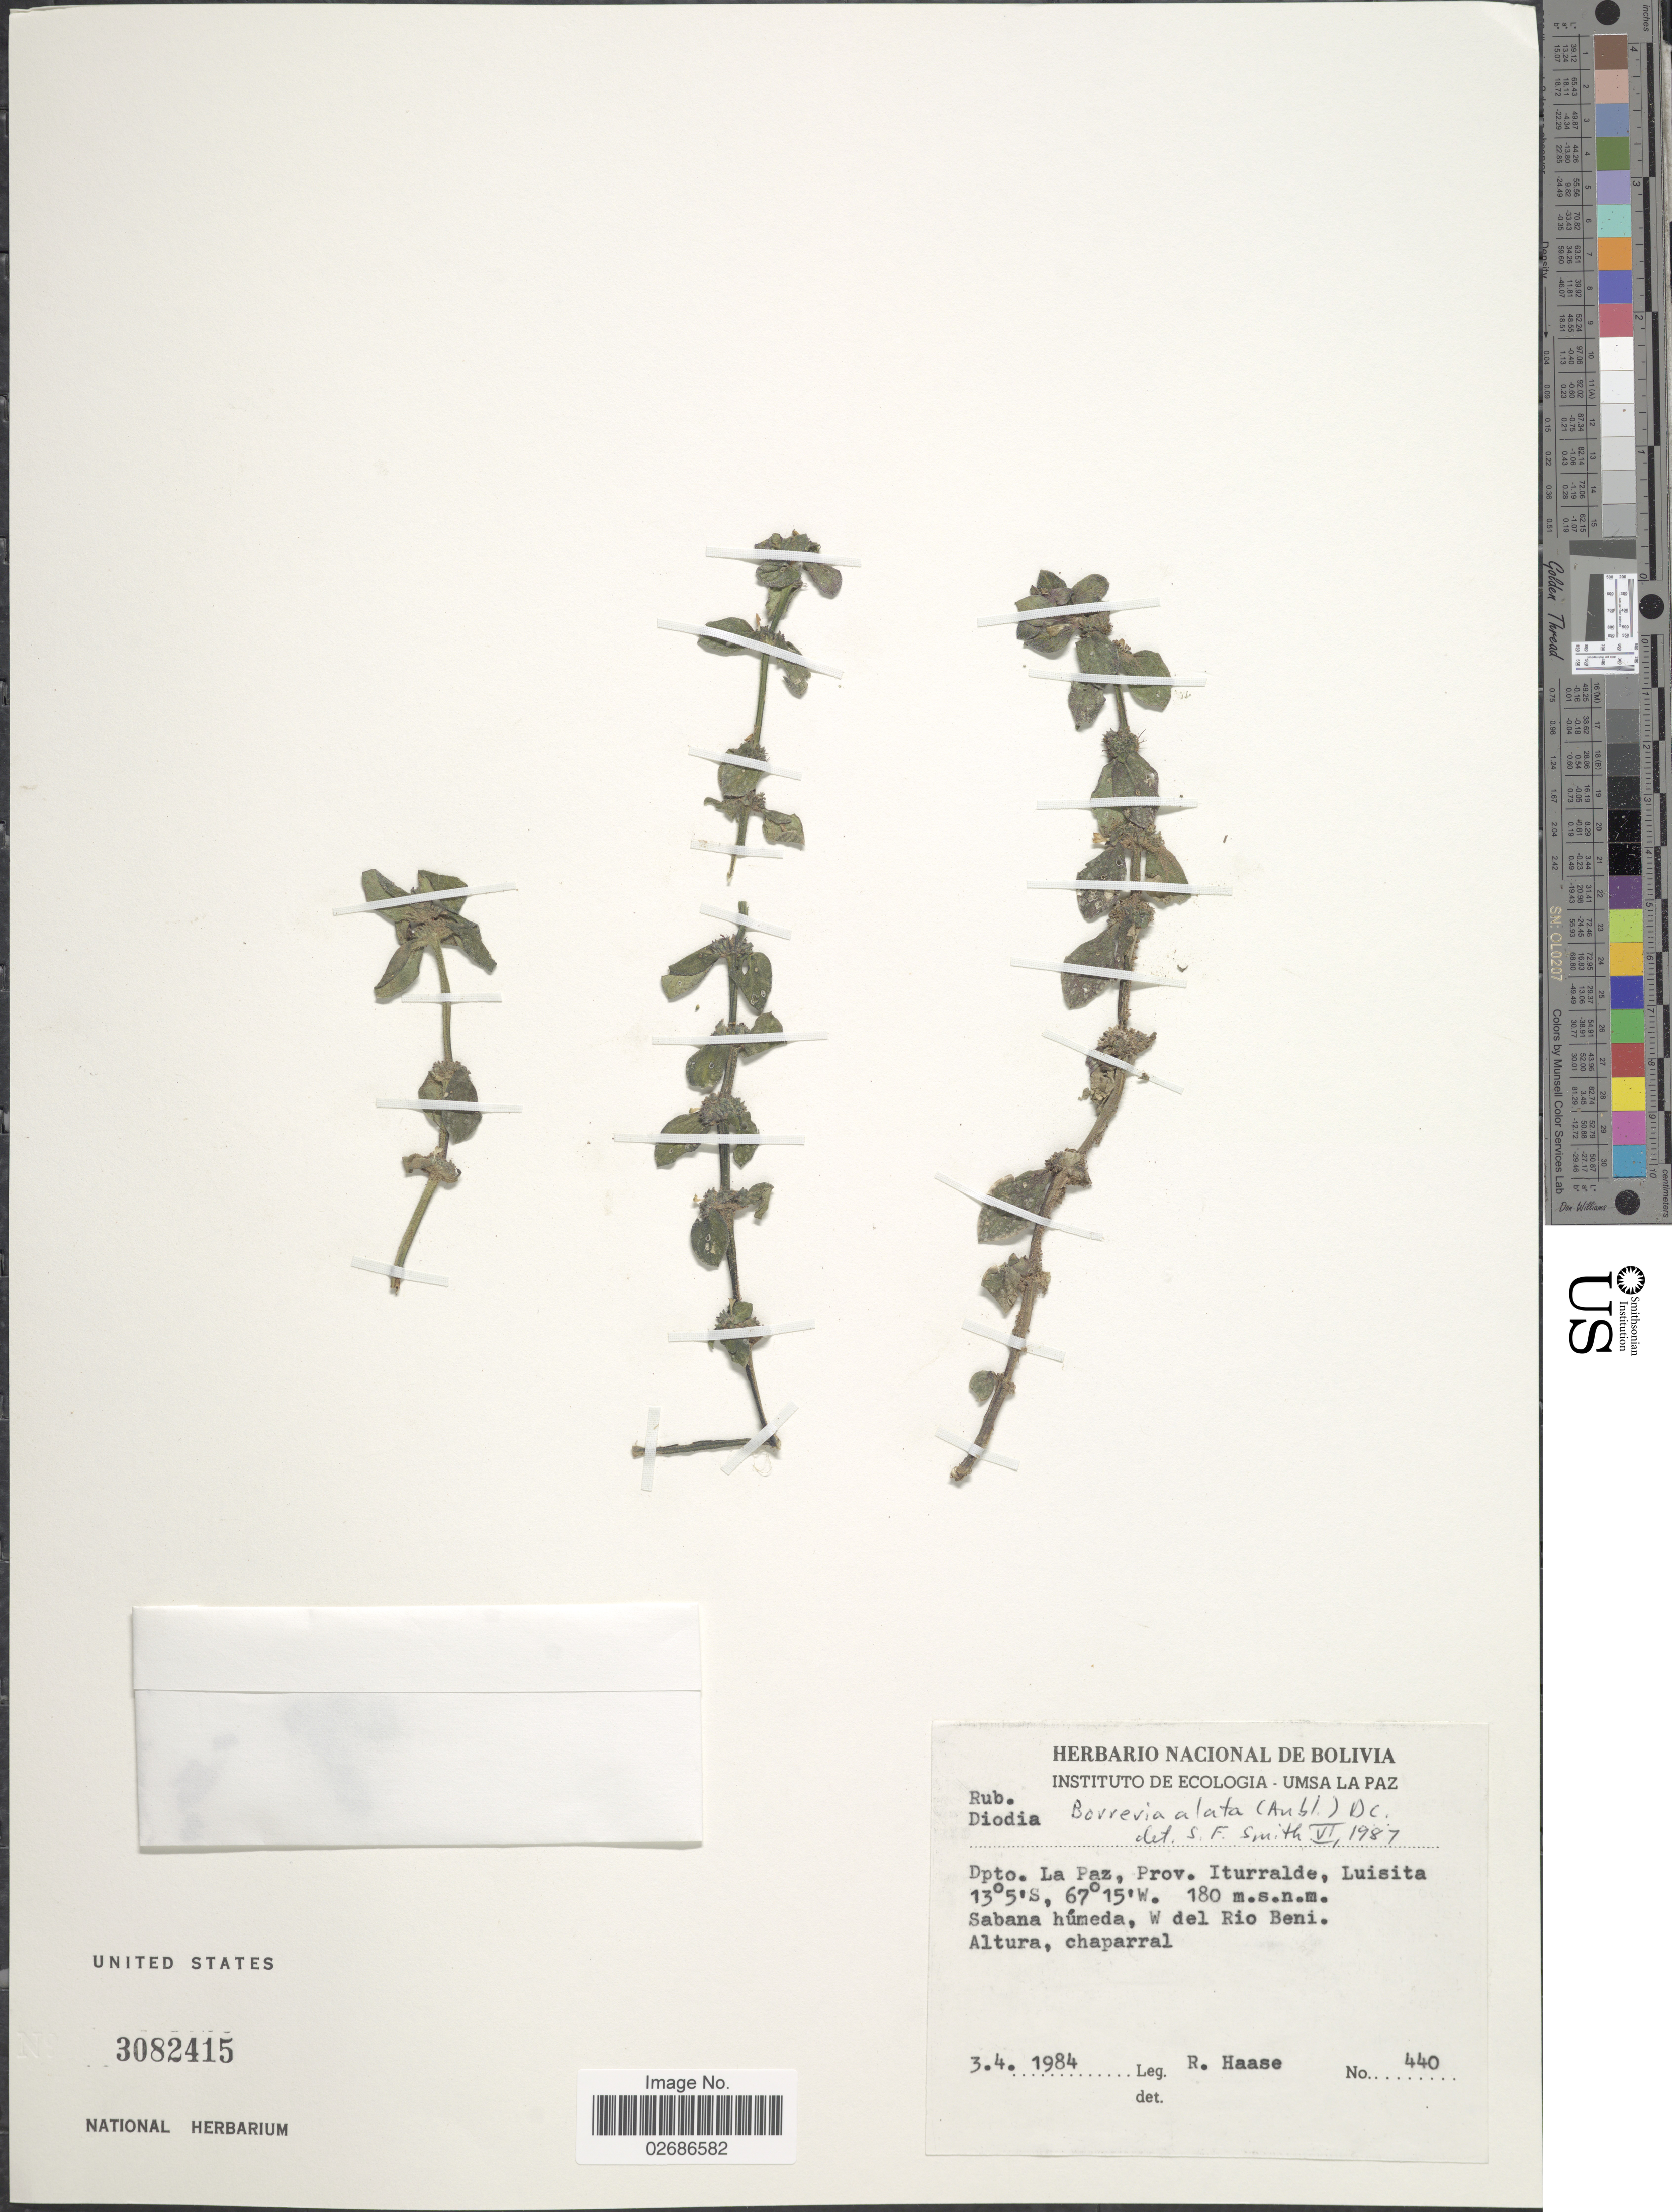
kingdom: Plantae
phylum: Tracheophyta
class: Magnoliopsida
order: Gentianales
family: Rubiaceae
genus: Borreria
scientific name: Borreria latifolia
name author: (Aubl.) K. Schum.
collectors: R. Haase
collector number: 440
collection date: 1984-04-03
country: Bolivia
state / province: La Paz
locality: Dpto. La Paz, Prov. Iturralde, Luisita, Sabana humeda, W del Rio Beni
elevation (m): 180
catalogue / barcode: US 3082415